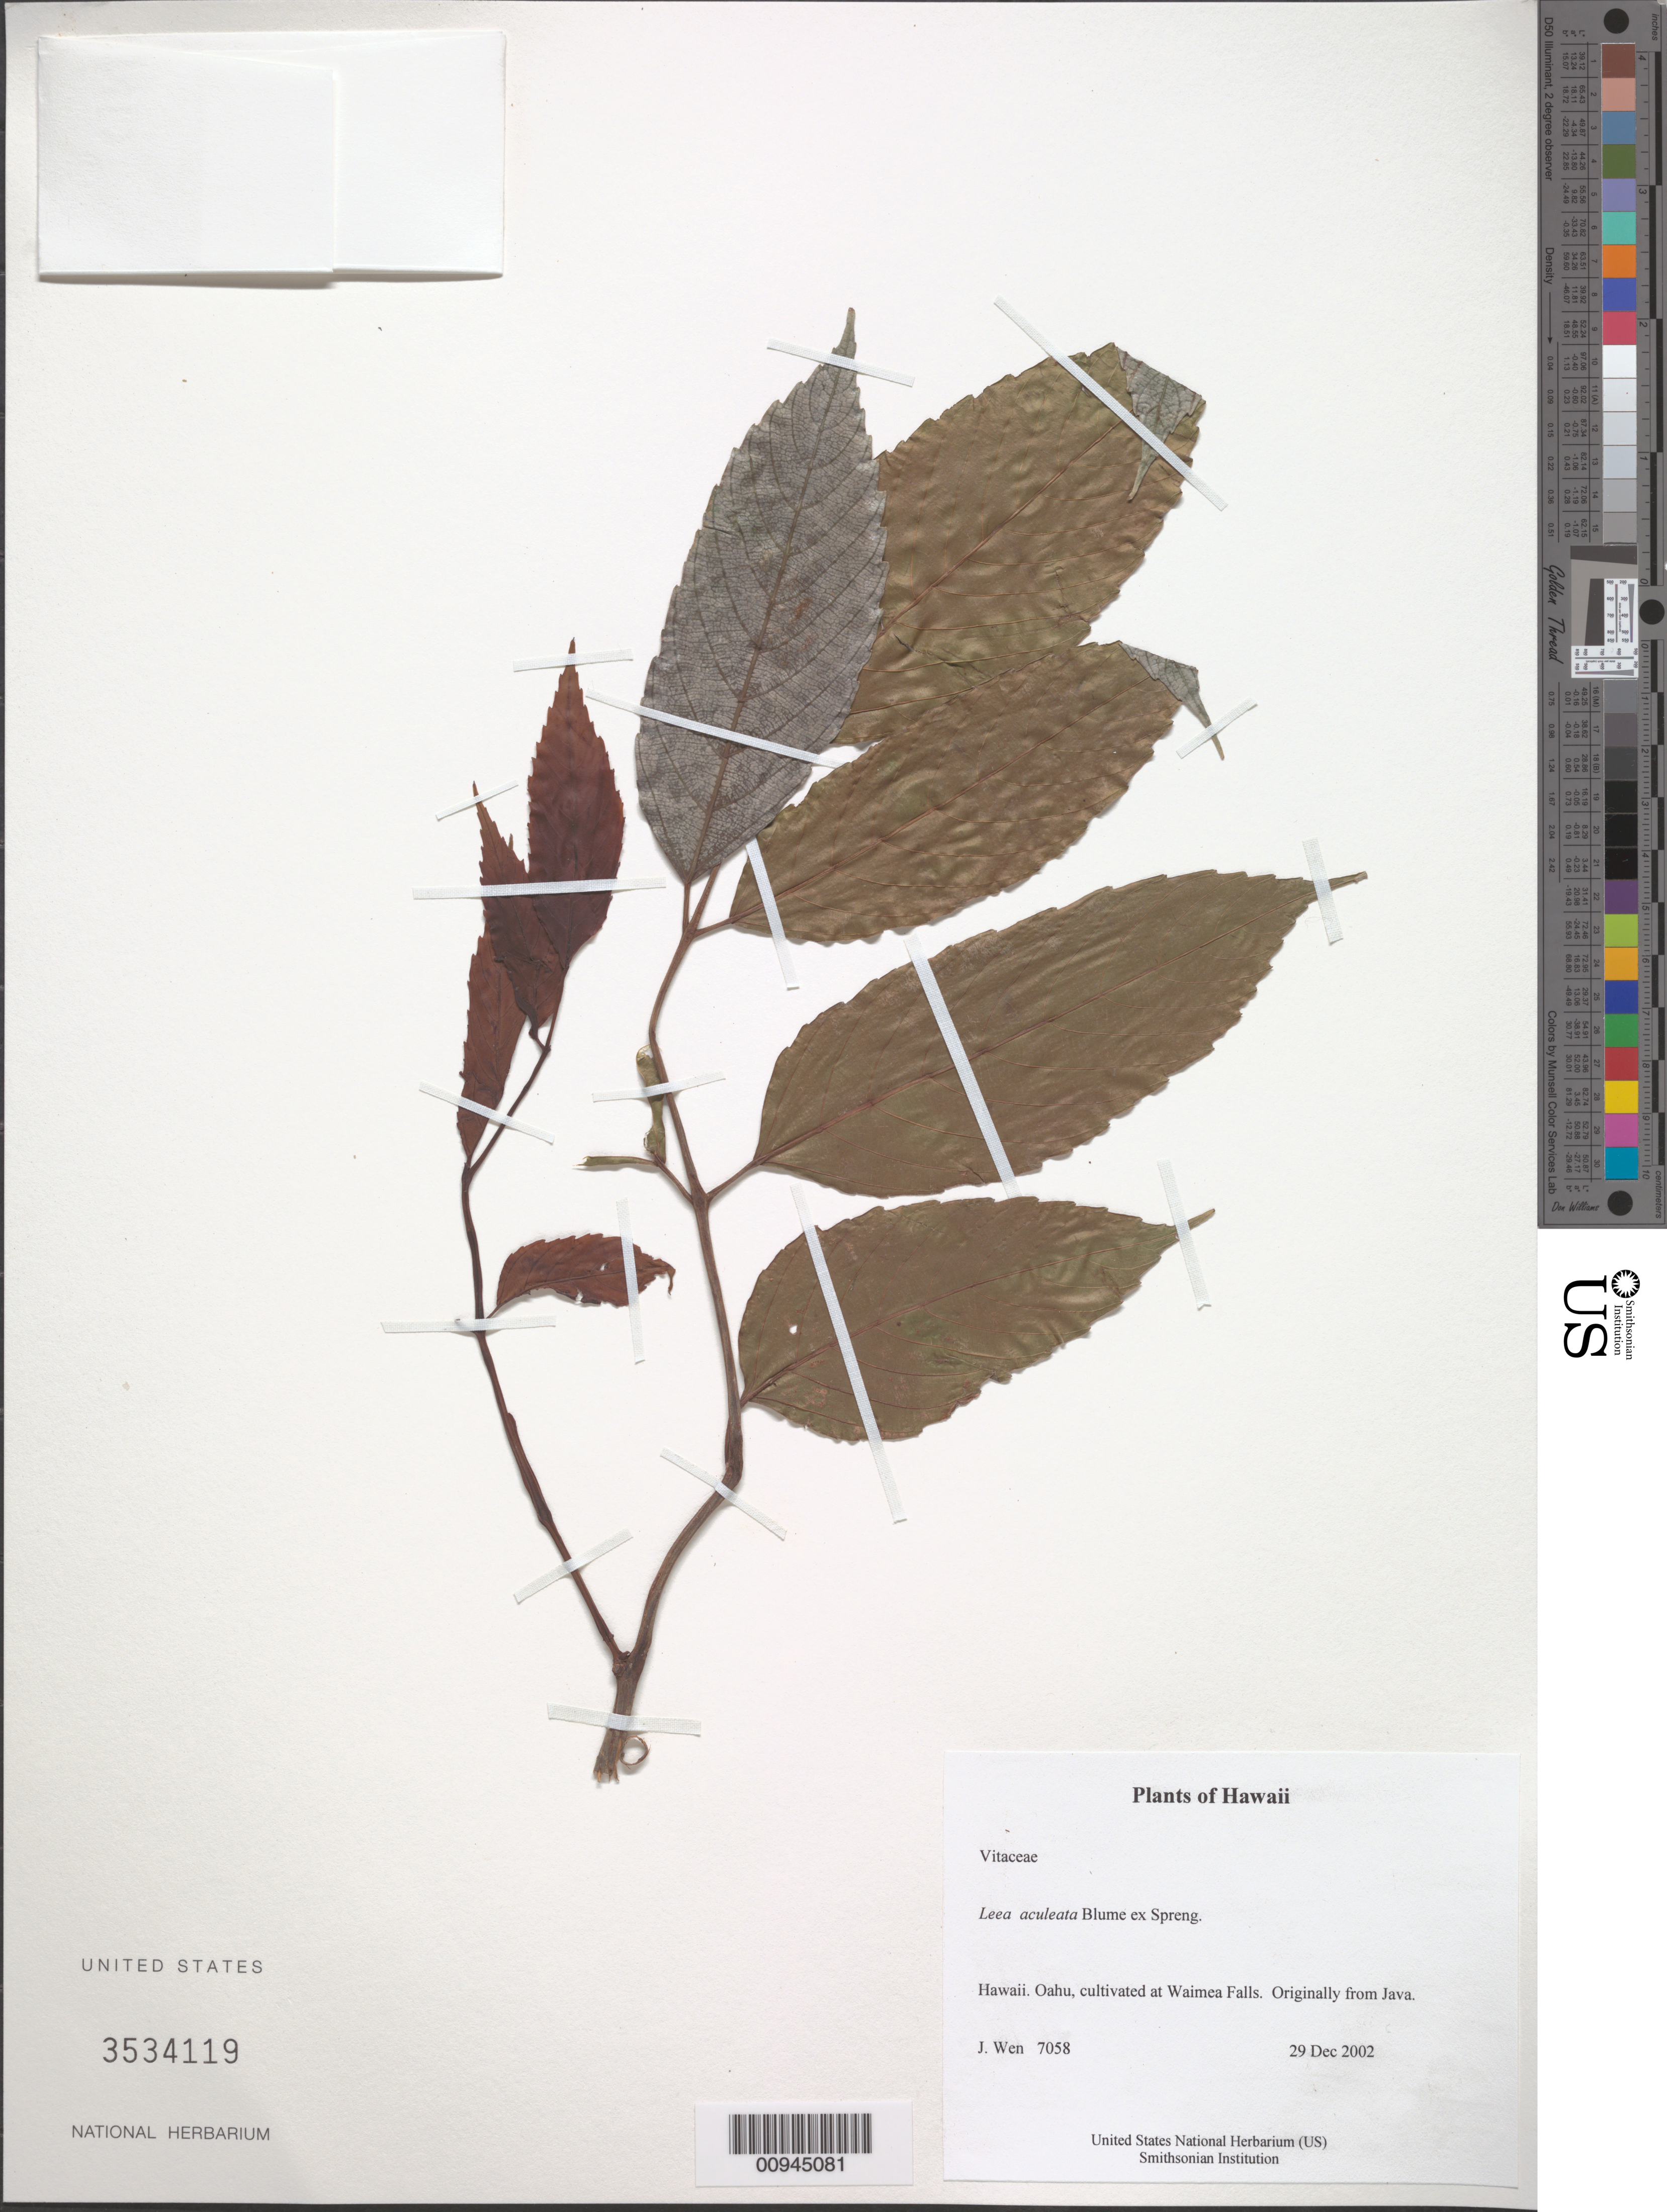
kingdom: Plantae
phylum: Tracheophyta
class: Magnoliopsida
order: Vitales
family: Vitaceae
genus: Leea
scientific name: Leea aculeata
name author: Blume ex Spreng.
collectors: J. Wen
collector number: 7058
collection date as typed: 29 Dec 2002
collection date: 2002-12-29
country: United States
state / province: Hawaii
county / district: Honolulu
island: Oahu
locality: Oahu, cultivated at Waimea Falls. Originally from Java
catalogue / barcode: US 3534119